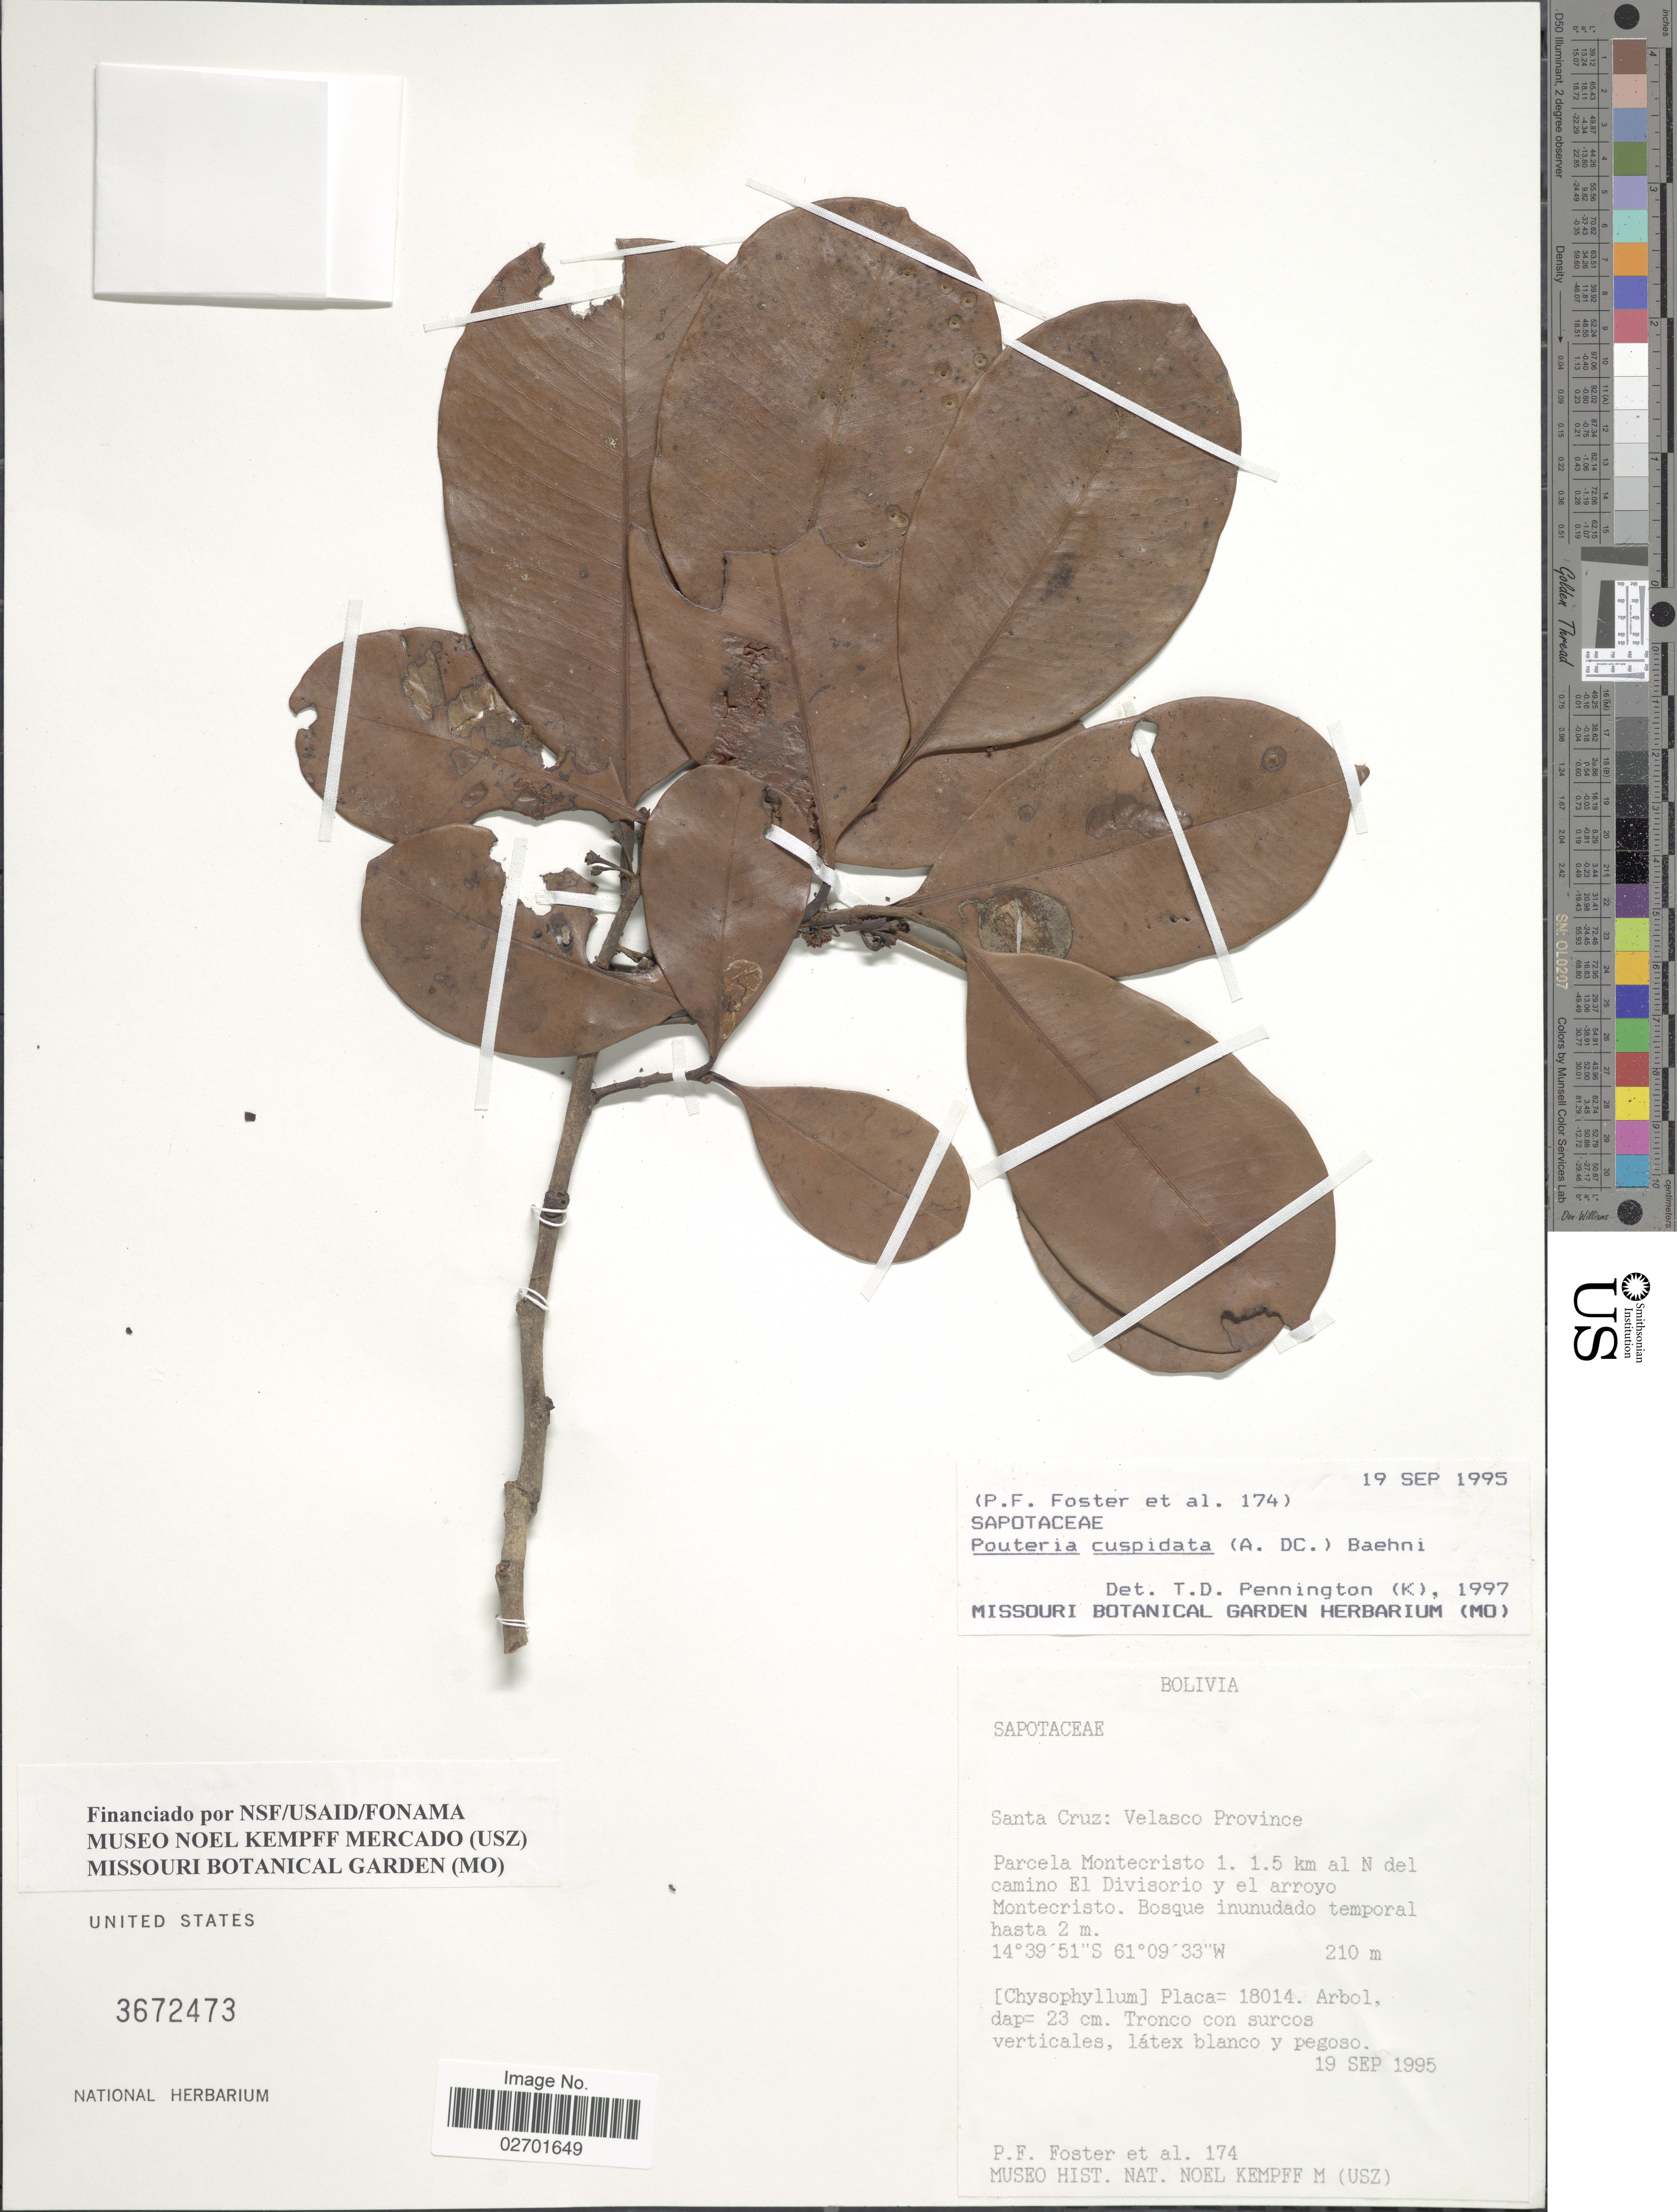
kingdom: Plantae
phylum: Tracheophyta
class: Magnoliopsida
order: Ericales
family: Sapotaceae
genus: Pouteria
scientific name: Pouteria cuspidata subsp. cuspidata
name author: (A. DC.) Baehni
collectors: P. Foster & et al.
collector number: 174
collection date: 1995-09-19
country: Bolivia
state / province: Santa Cruz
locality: Santa Cruz: Velasco Province, Parcela Montecristo 1, 1.5 km al N del camino El Divisorio y el arroyo Montecristo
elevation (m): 210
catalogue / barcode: US 3672473